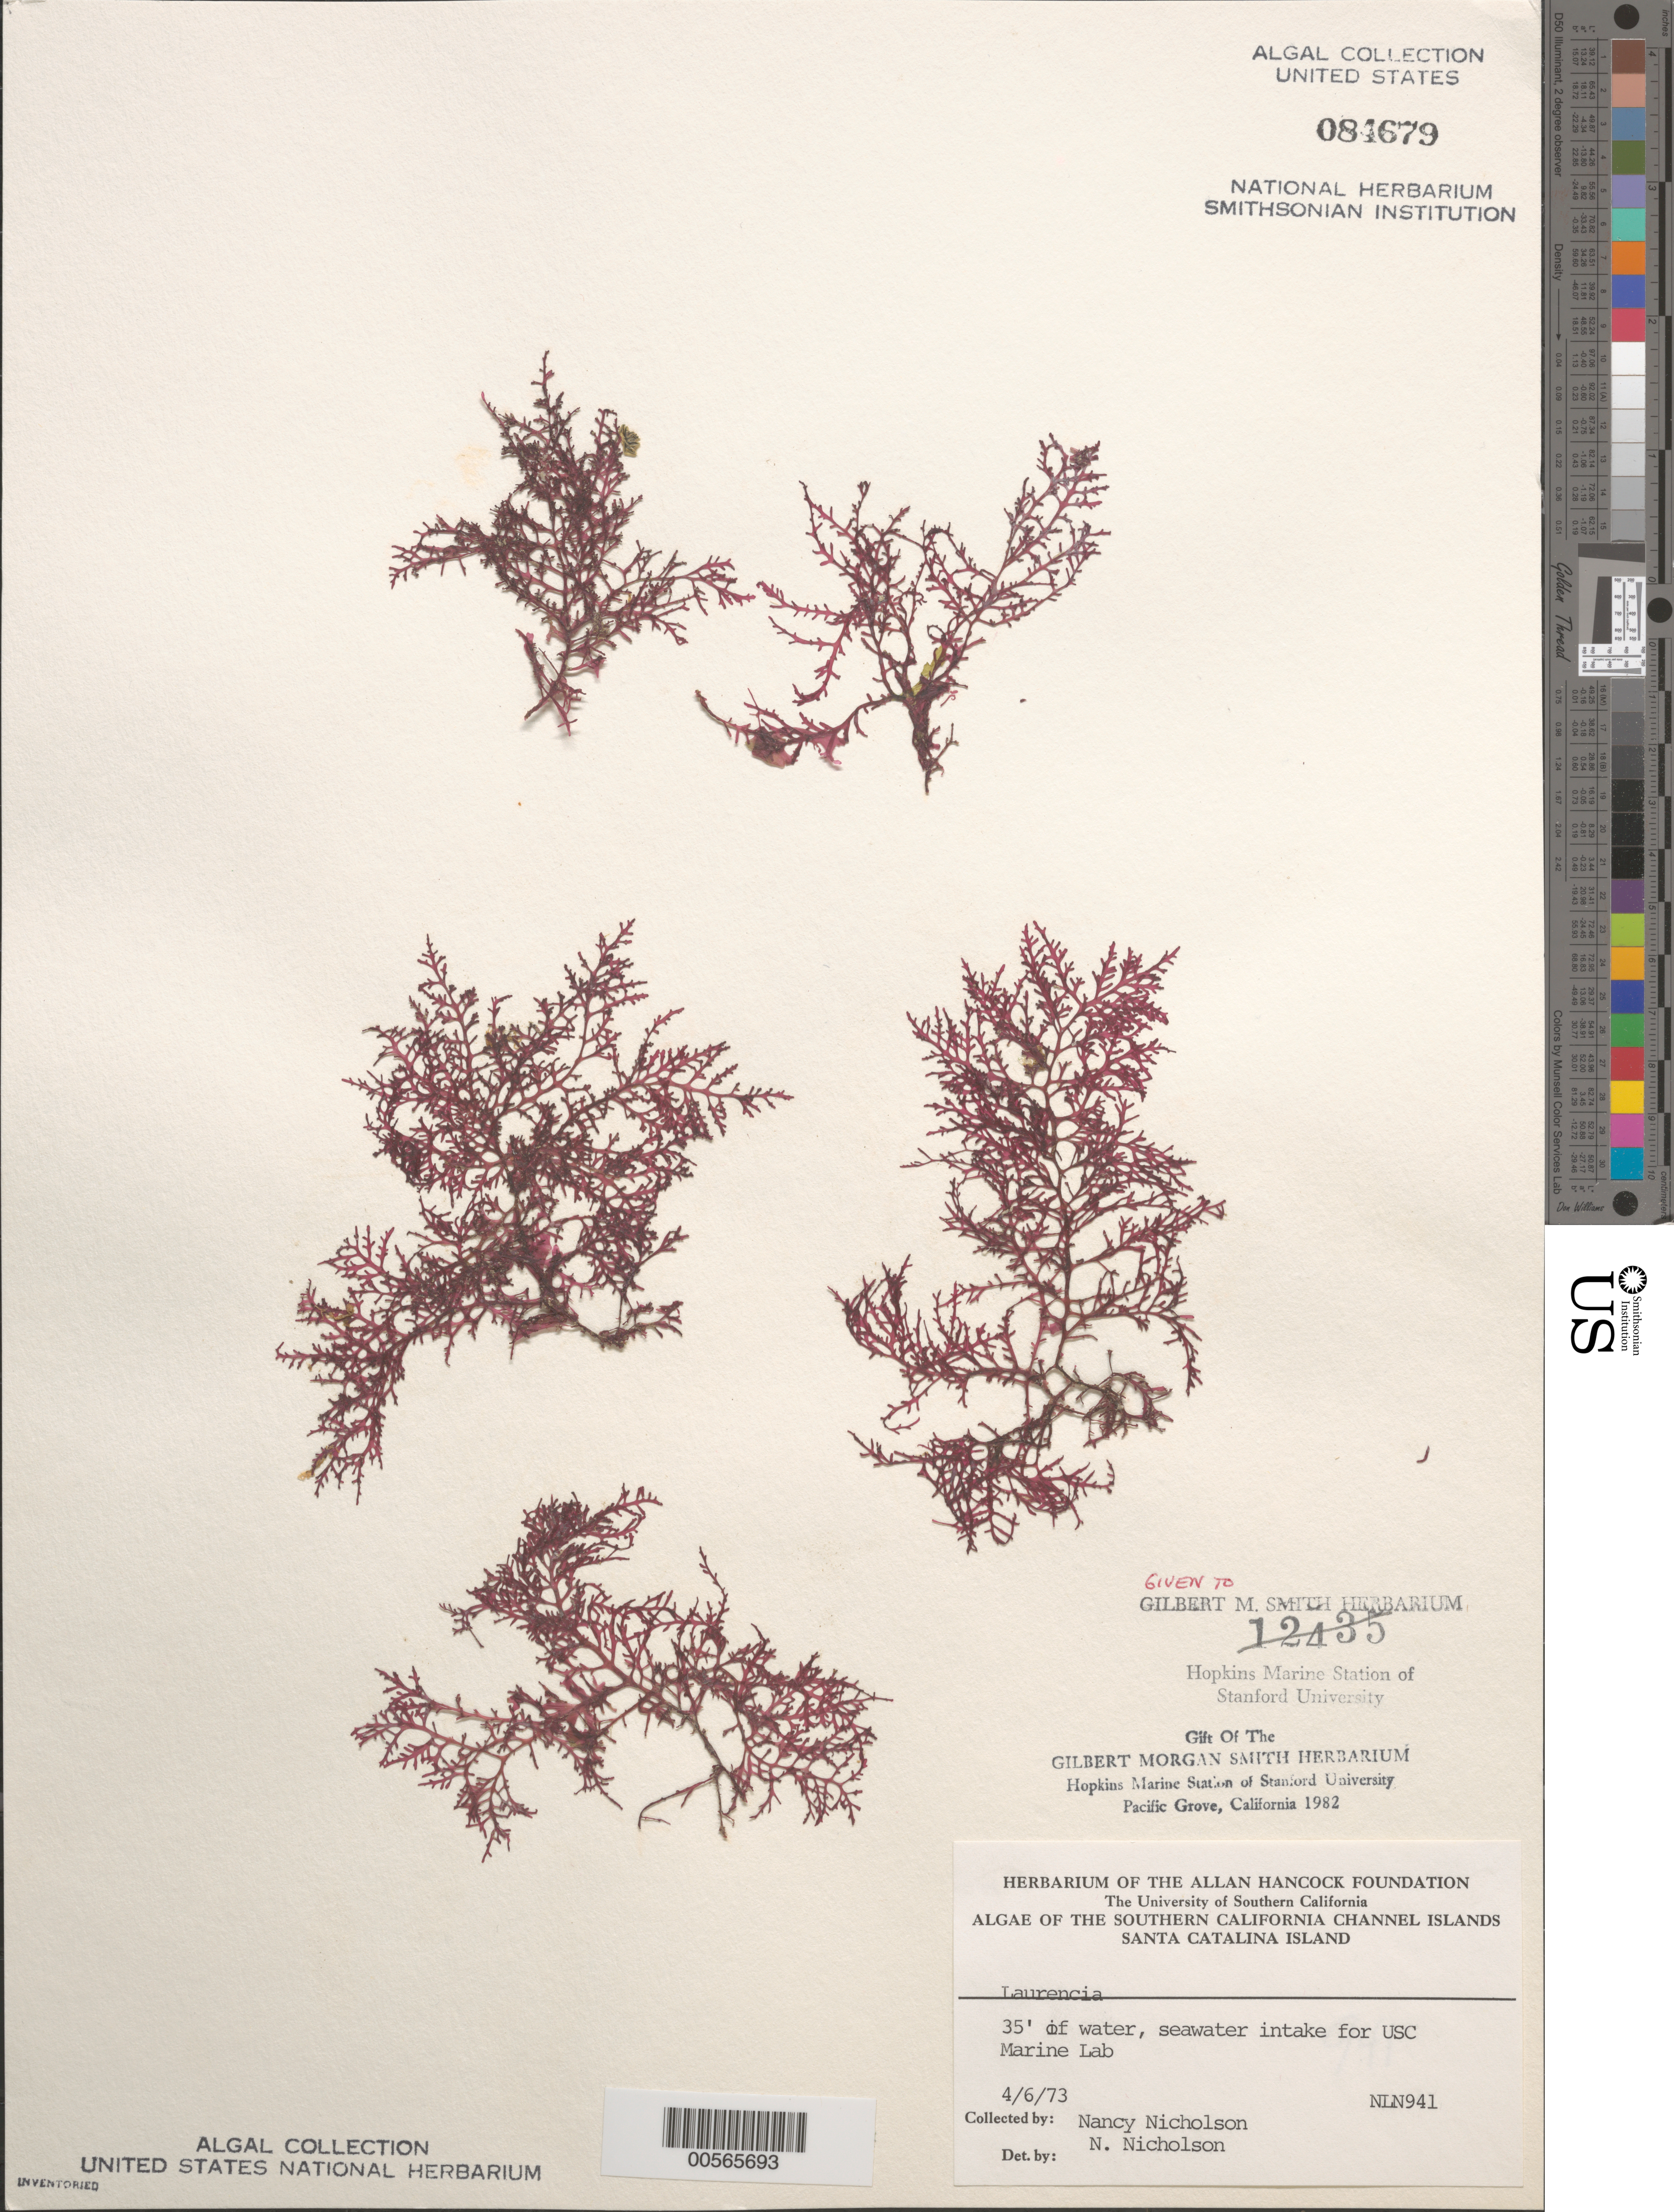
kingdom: Plantae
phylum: Rhodophyta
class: Florideophyceae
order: Ceramiales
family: Rhodomelaceae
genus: Laurencia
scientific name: Laurencia sp.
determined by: Nicholson, Nancy L.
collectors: N. Nicholson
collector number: Nln 941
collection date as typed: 06 Apr 1973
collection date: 1973-04-06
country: United States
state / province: California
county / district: Los Angeles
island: Santa Catalina Island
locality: University of Southern California Marine Laboratory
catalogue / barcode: US 84679